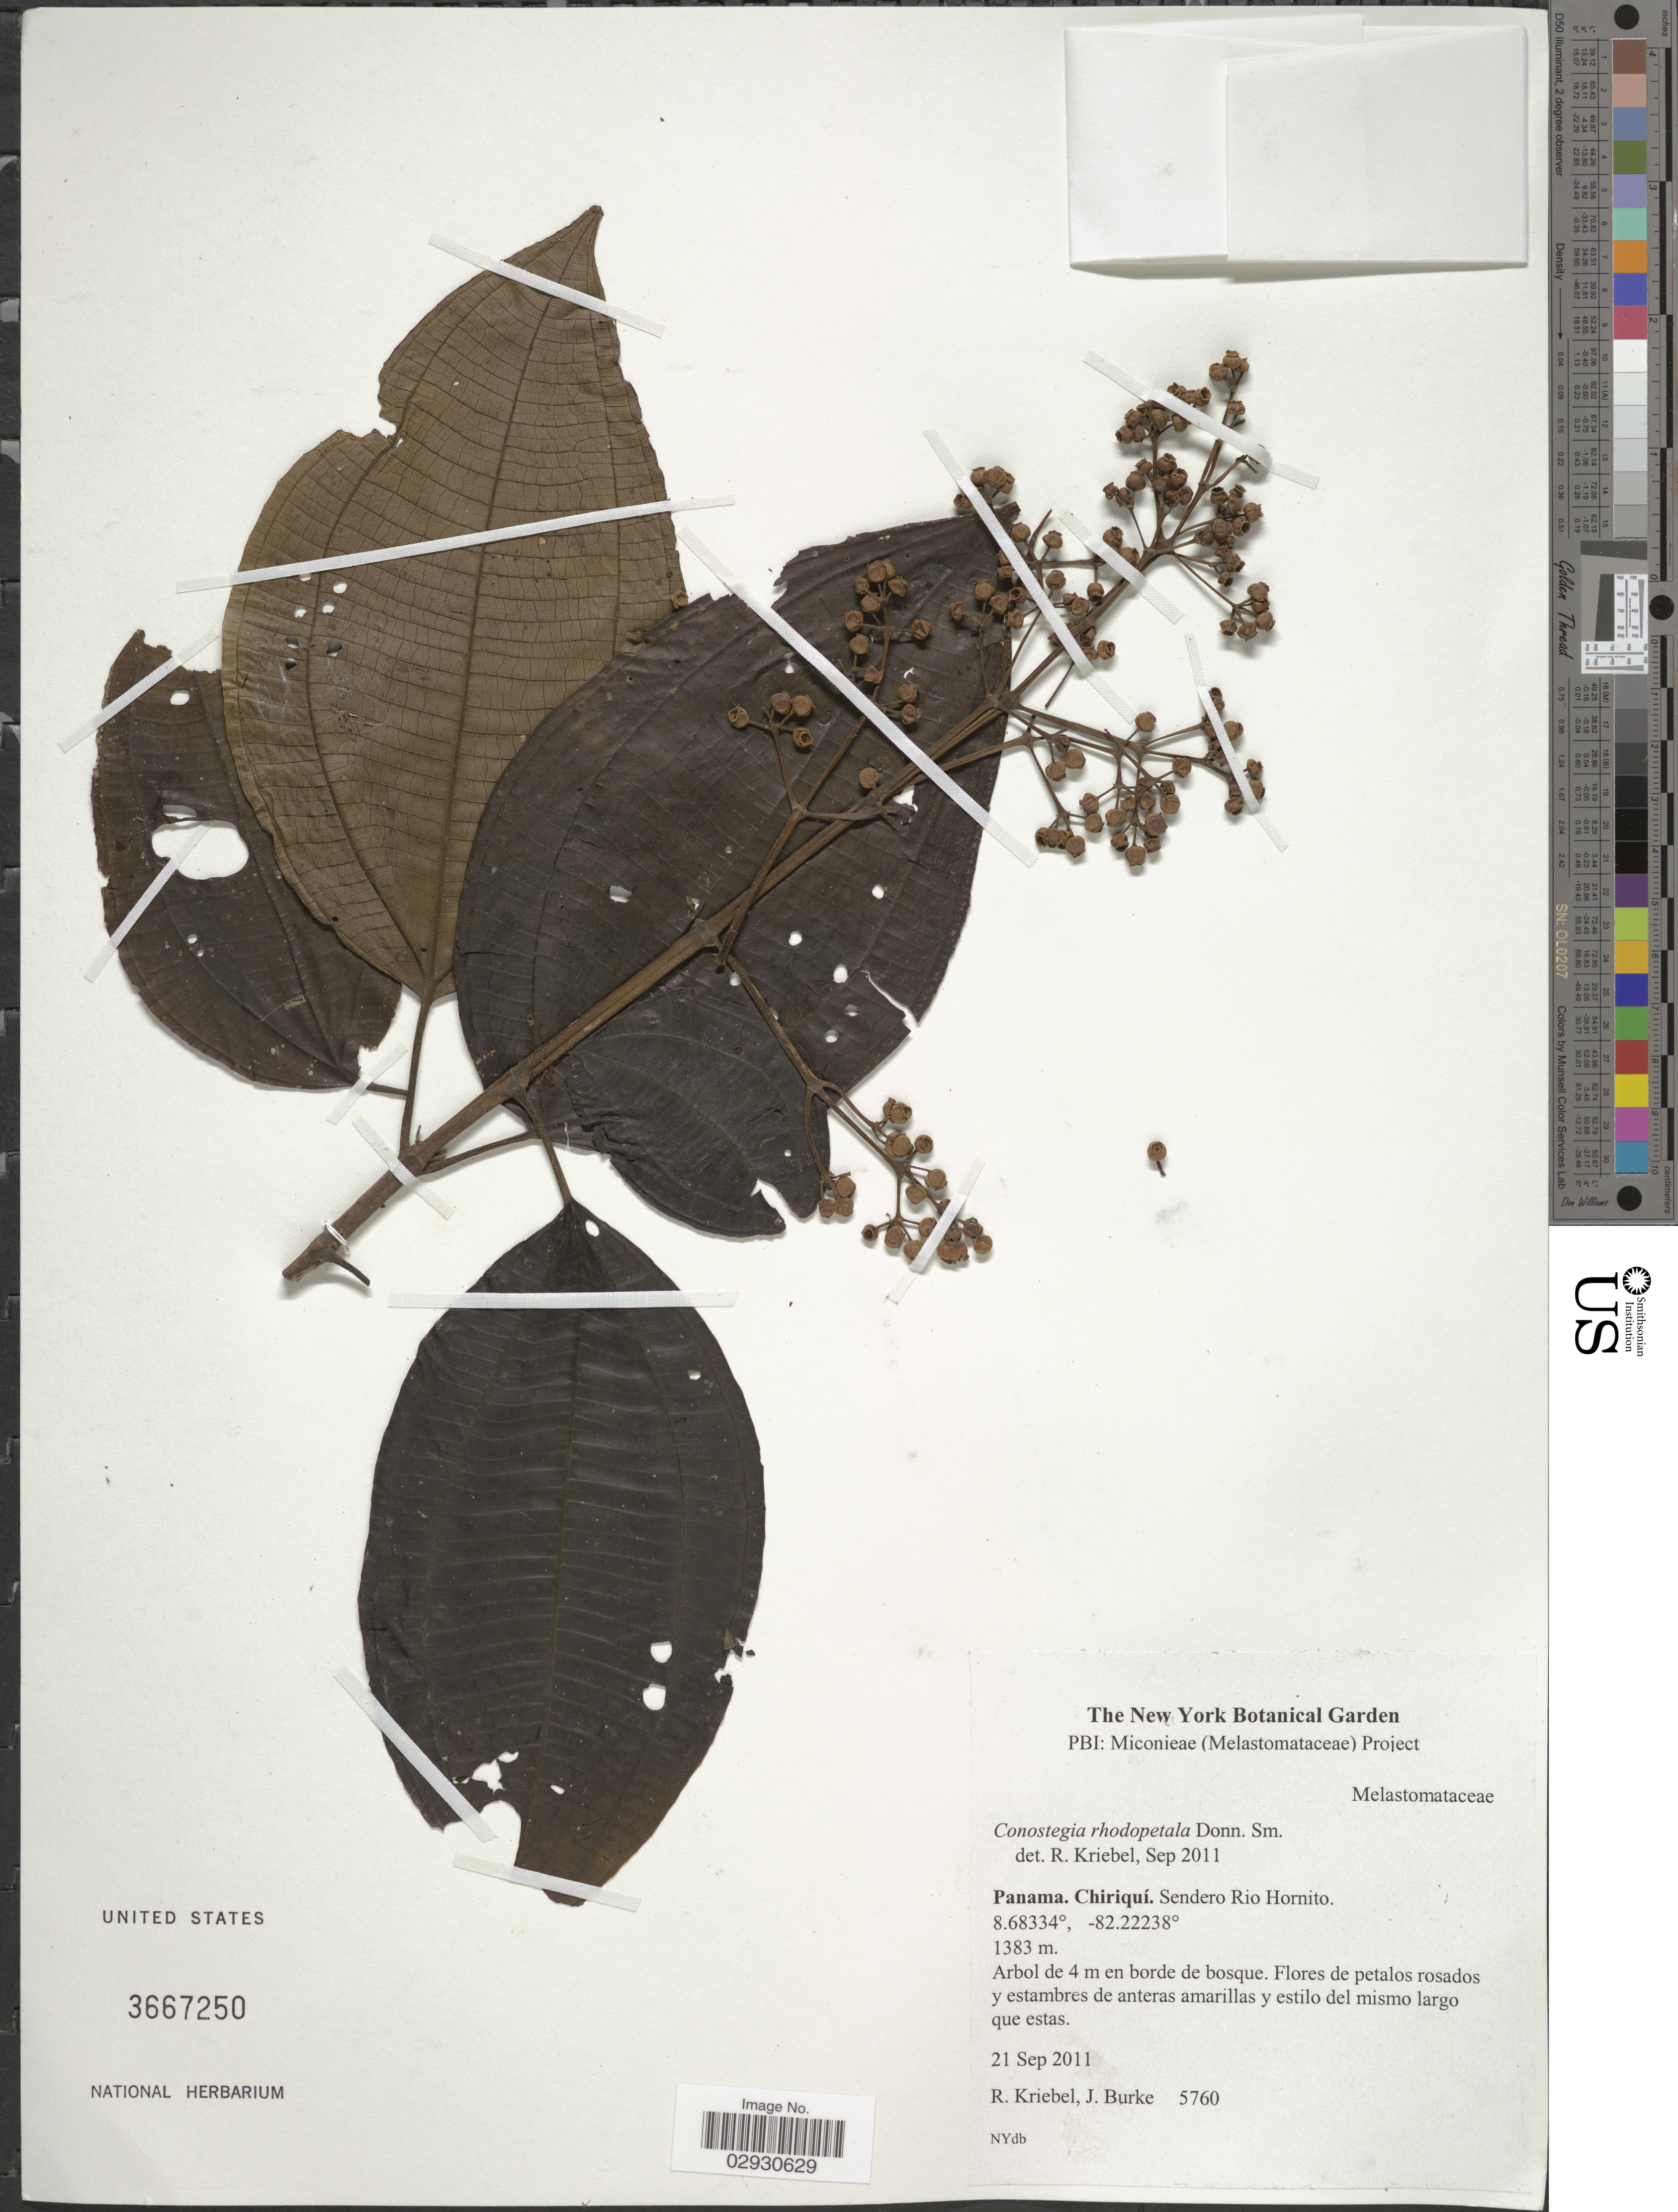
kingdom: Plantae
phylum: Tracheophyta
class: Magnoliopsida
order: Myrtales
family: Melastomataceae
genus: Conostegia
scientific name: Conostegia rhodopetala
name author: Donn. Sm.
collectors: R. Kriebel & J. Burke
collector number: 5760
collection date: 2011-09-21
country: Panama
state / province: Chiriqui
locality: Sendero Rio Hornito.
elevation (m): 1383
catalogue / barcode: US 3667250